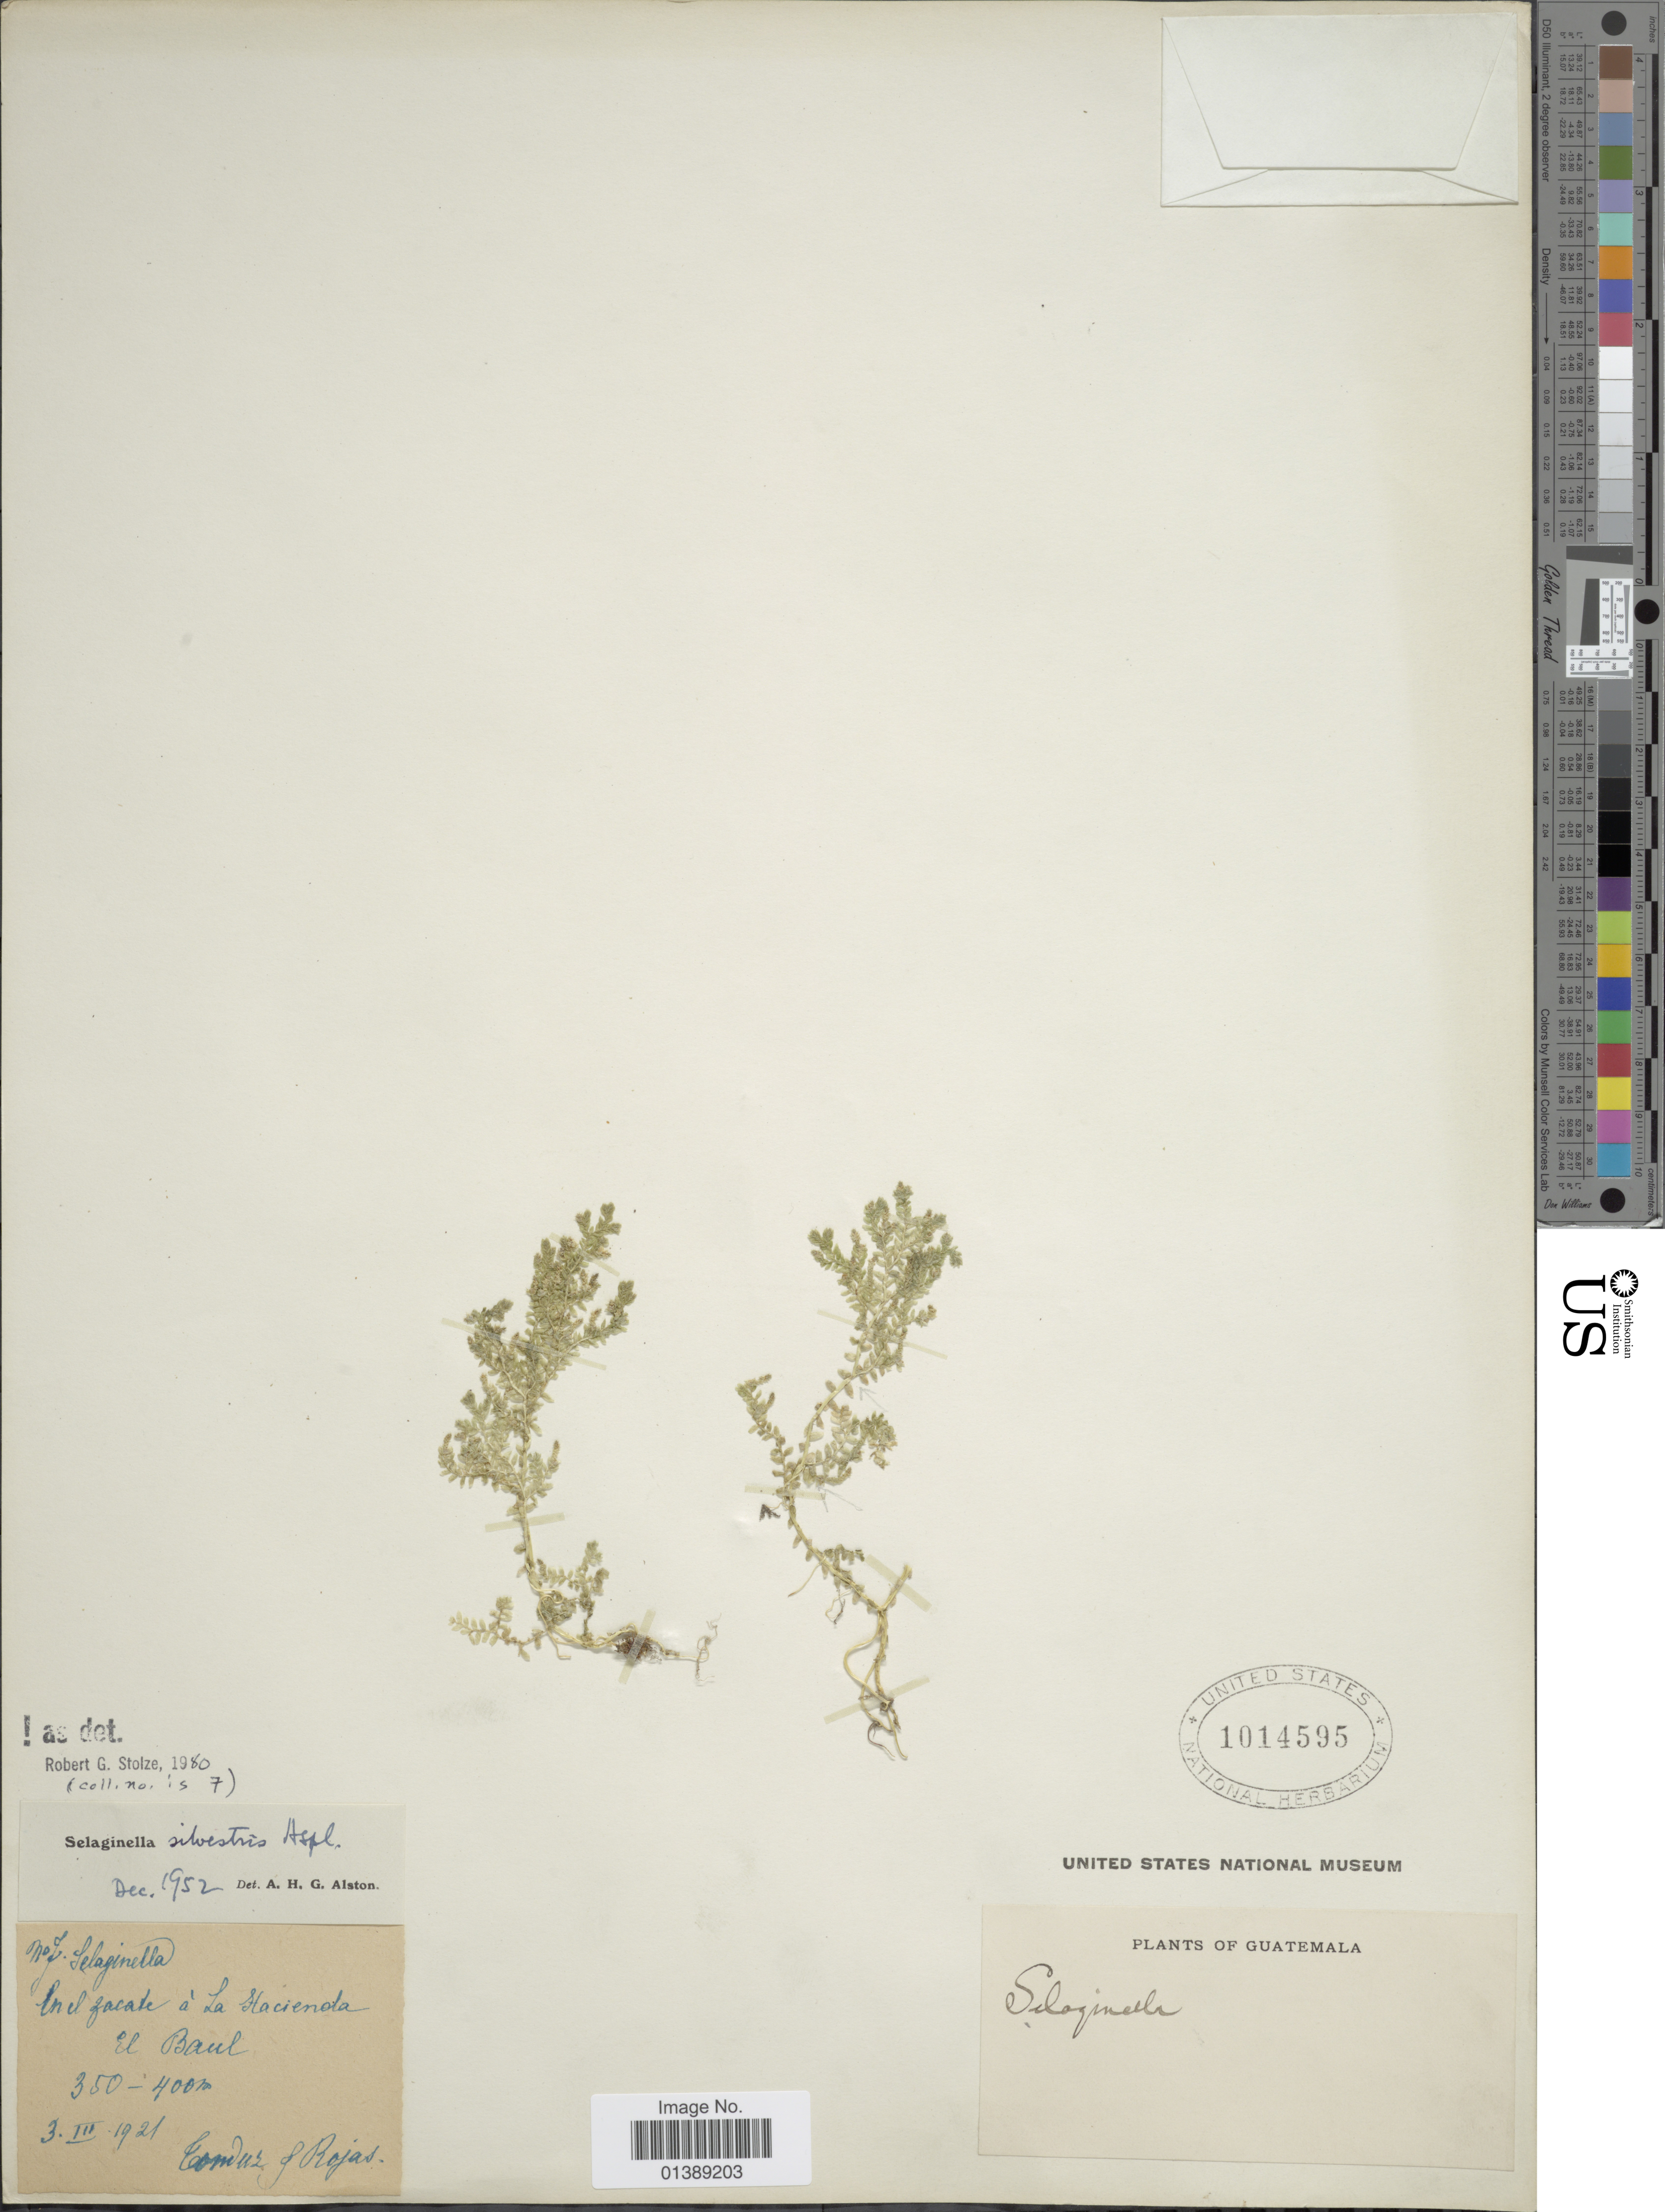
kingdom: Plantae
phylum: Tracheophyta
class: Lycopodiopsida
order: Selaginellales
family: Selaginellaceae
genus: Selaginella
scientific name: Selaginella silvestris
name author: Aspl.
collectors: A. Tonduz & Rojas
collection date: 1921-03-03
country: Guatemala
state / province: Escuintla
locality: En el zacate a La Hacienda El Baul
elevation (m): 350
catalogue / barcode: US 1014595